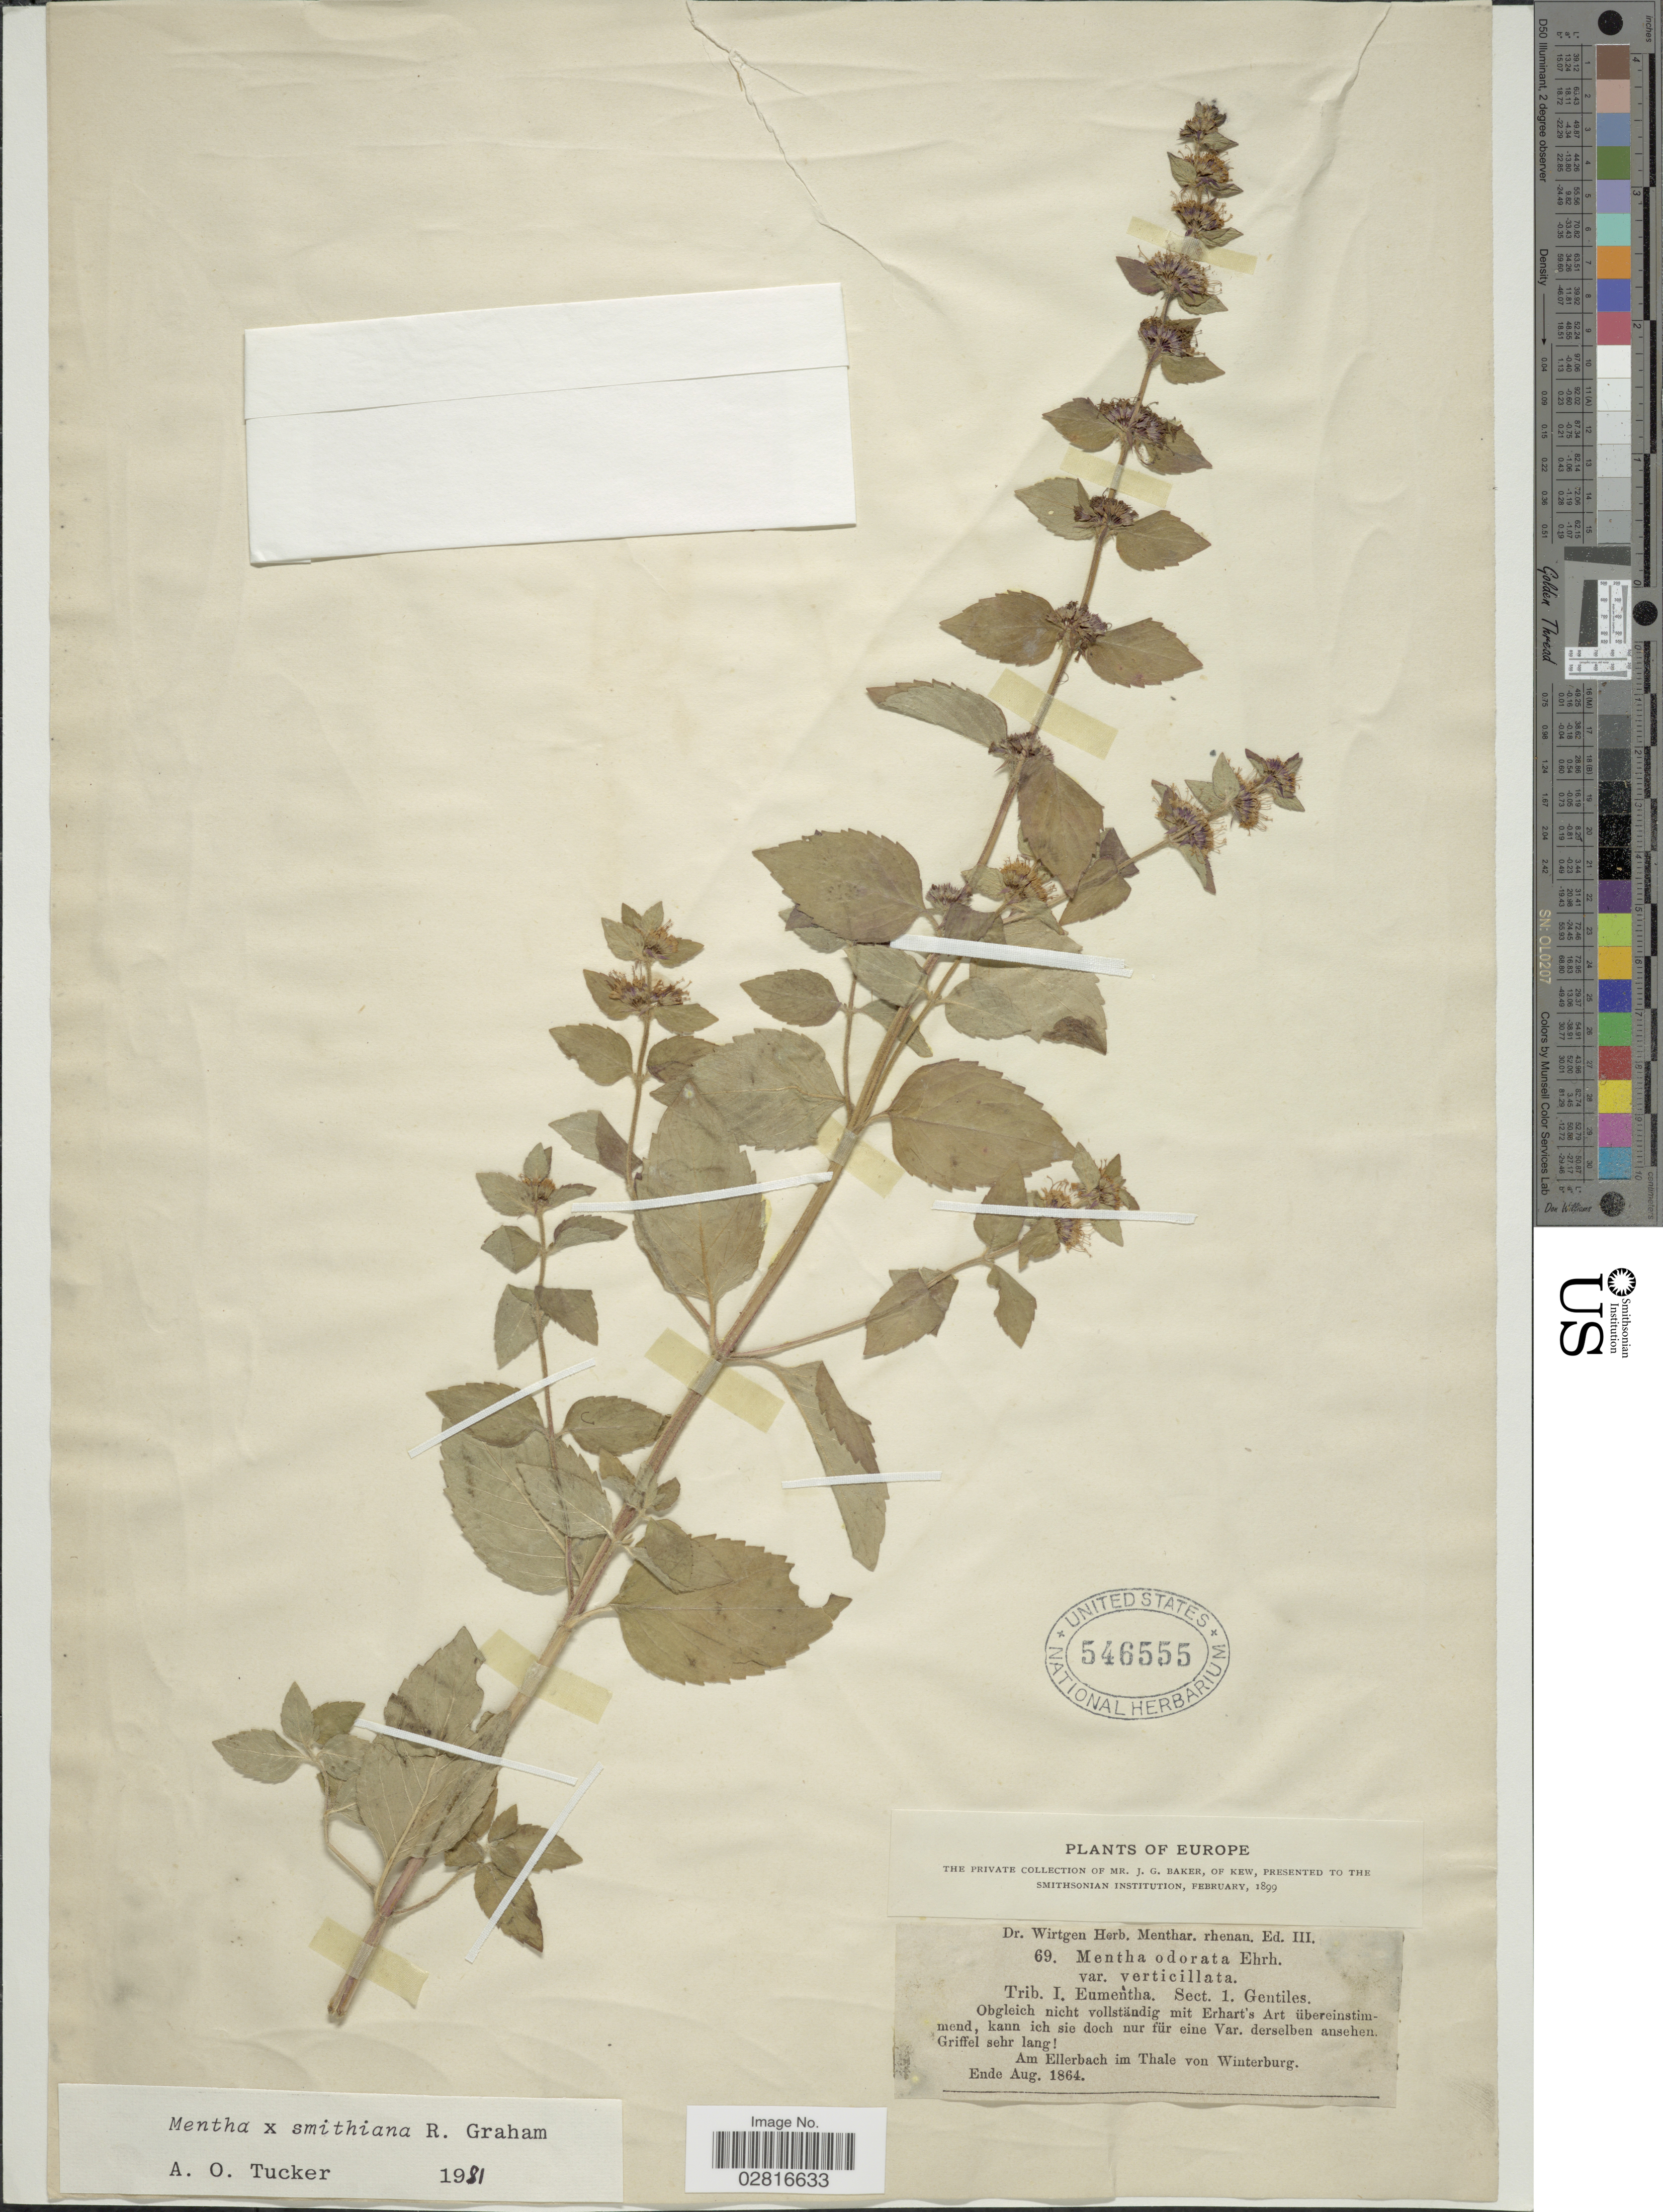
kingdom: Plantae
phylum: Tracheophyta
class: Magnoliopsida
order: Lamiales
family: Lamiaceae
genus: Mentha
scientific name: Mentha x smithiana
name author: R.A. Graham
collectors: J. G. Baker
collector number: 69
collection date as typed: Ende Aug. 1864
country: Germany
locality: Europe. Am Ellerbach im Thale von Winterburg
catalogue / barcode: US 546555